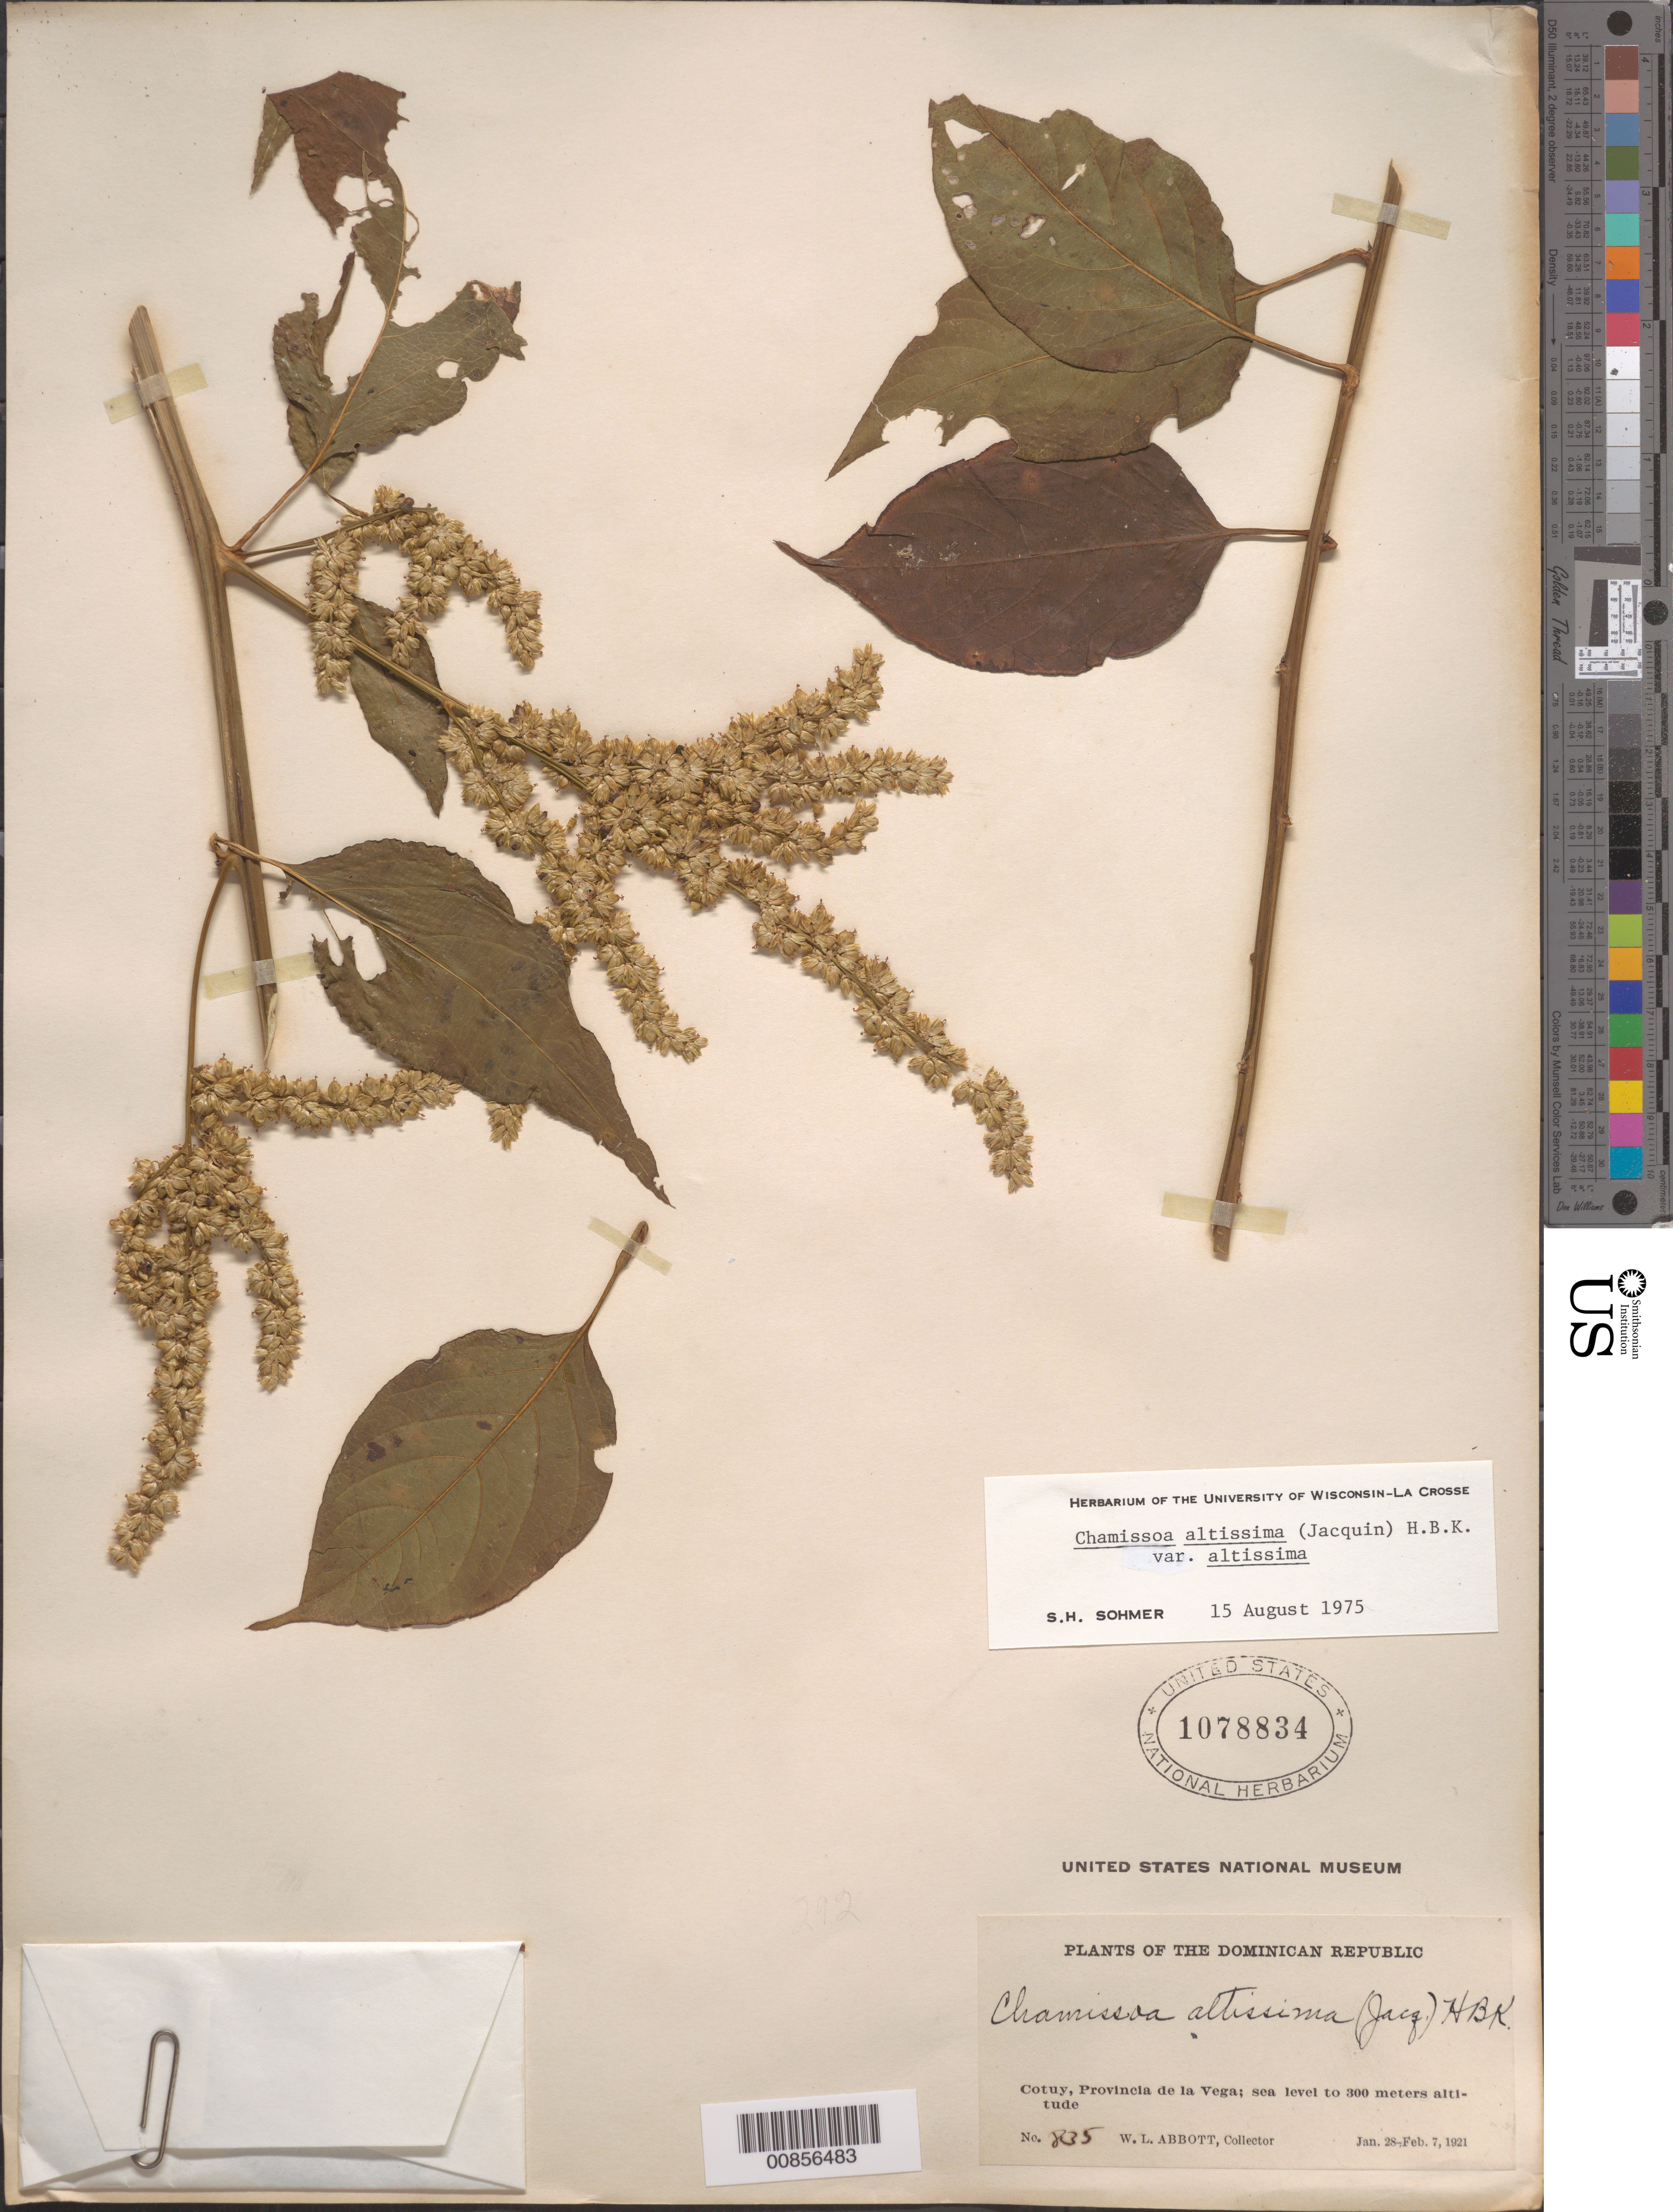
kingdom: Plantae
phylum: Tracheophyta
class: Magnoliopsida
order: Caryophyllales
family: Amaranthaceae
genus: Chamissoa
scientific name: Chamissoa altissima var. altissima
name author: (Jacq.) Kunth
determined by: Sohmer, S. H.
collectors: W. L. Abbott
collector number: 835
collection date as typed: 28 Jan 1921 to 07 Feb 1921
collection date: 1921-01-28/1921-02-07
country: Dominican Republic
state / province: La Vega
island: Hispaniola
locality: Cotuy.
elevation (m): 0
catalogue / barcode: US 1078834